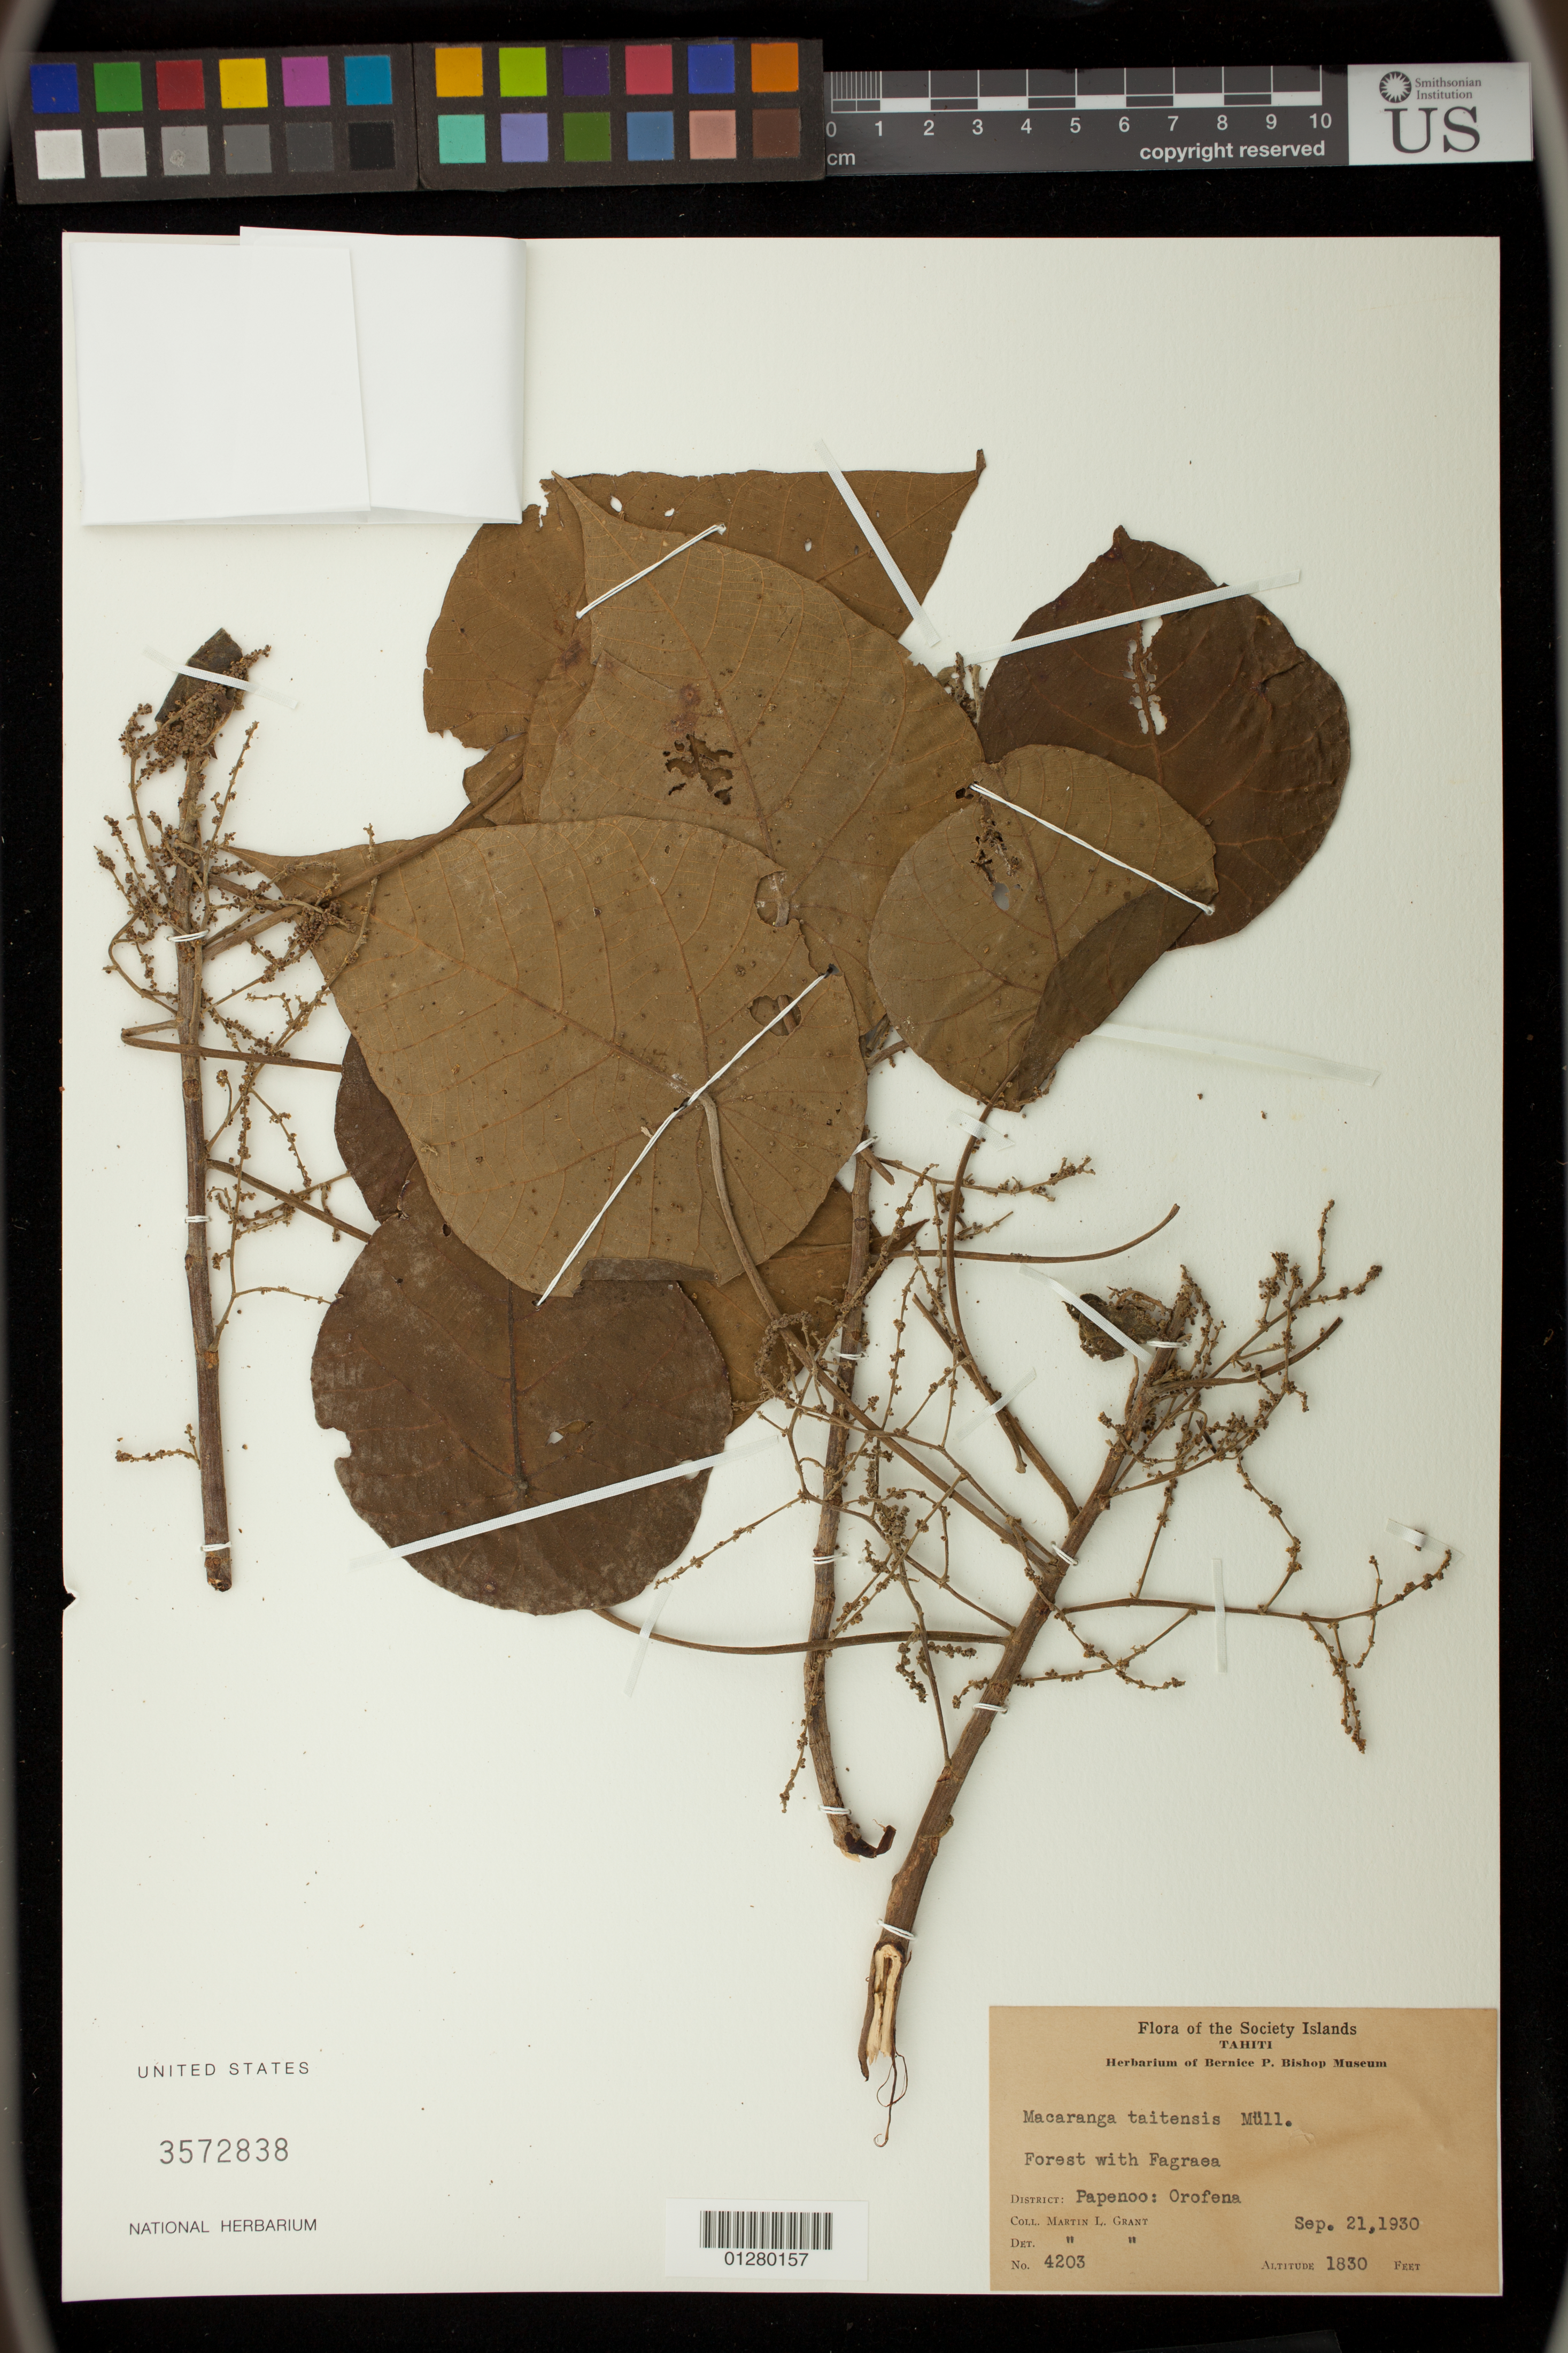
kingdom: Plantae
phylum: Tracheophyta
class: Magnoliopsida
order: Malpighiales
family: Euphorbiaceae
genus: Macaranga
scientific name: Macaranga taitensis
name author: (Müll. Arg.) Müll. Arg.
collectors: M. L. Grant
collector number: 4203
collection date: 1930-09-21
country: French Polynesia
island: Tahiti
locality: Papenoo: Orofena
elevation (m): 558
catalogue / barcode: US 3572838